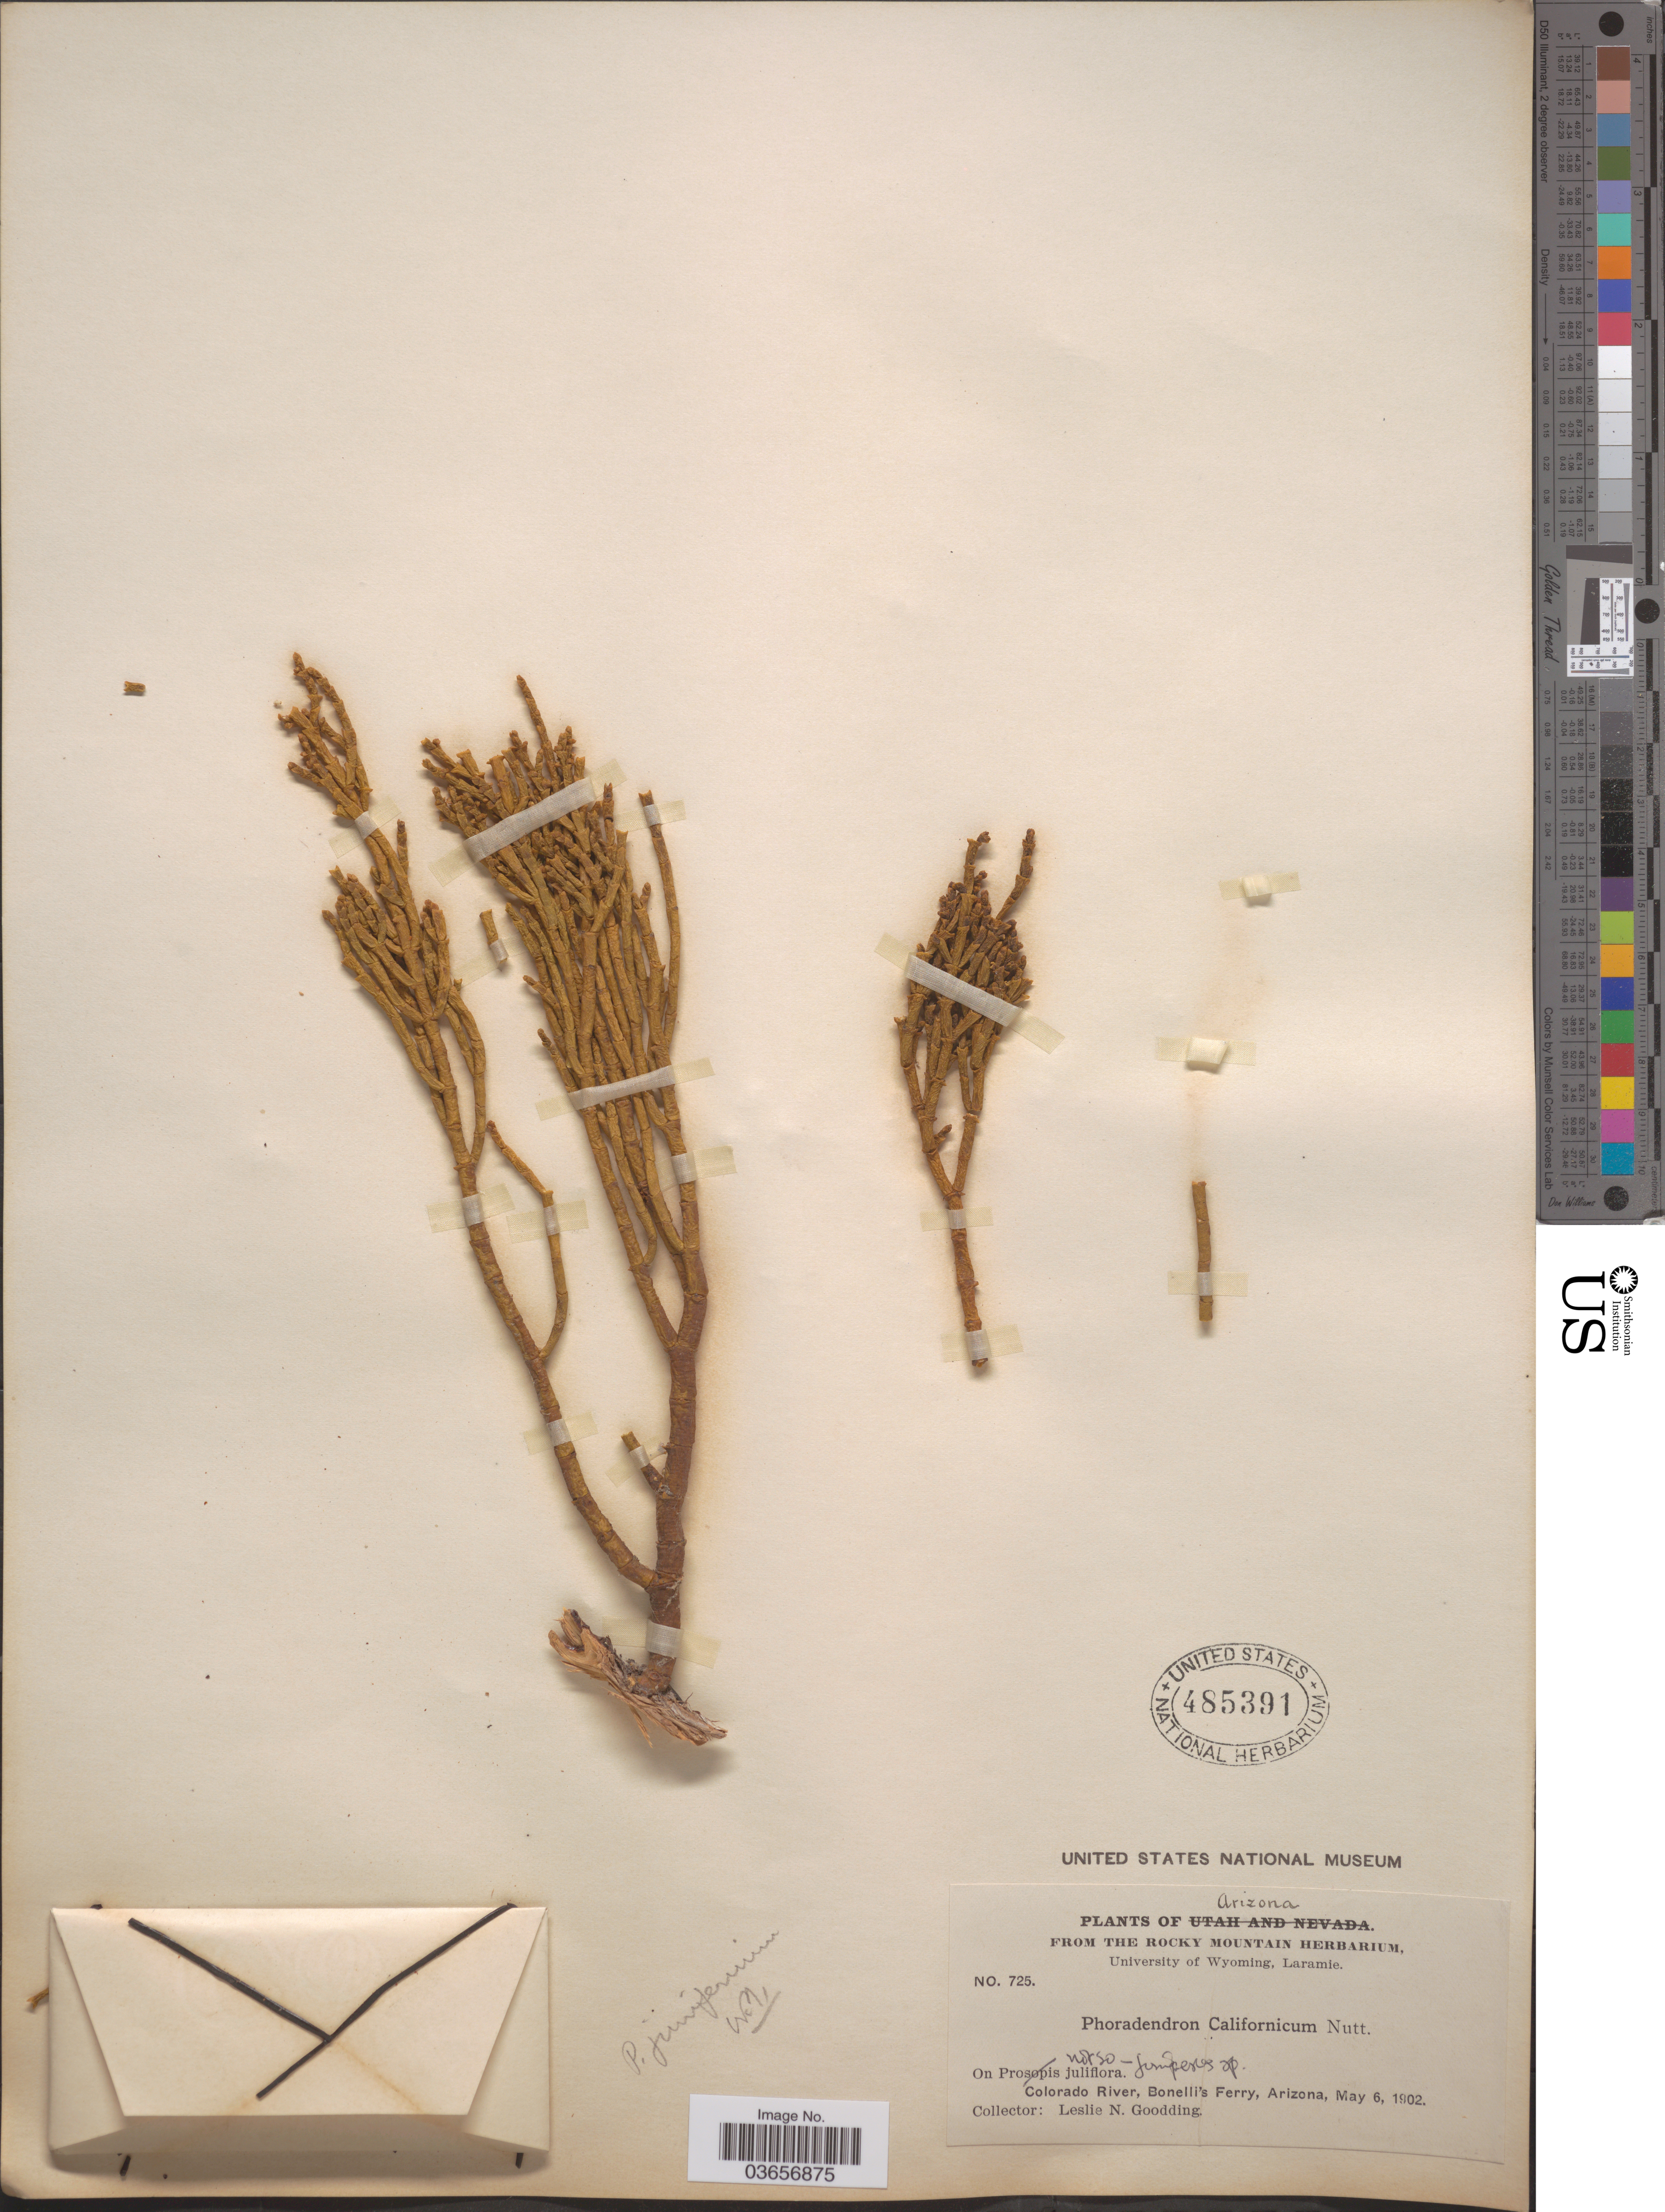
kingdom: Plantae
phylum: Tracheophyta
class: Magnoliopsida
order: Santalales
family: Viscaceae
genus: Phoradendron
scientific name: Phoradendron juniperinum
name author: Engelm. ex A. Gray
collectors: L. N. Goodding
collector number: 725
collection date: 1902-05-06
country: United States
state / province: Arizona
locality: Colorado River, Bonnelli's Ferry.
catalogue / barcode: US 485391